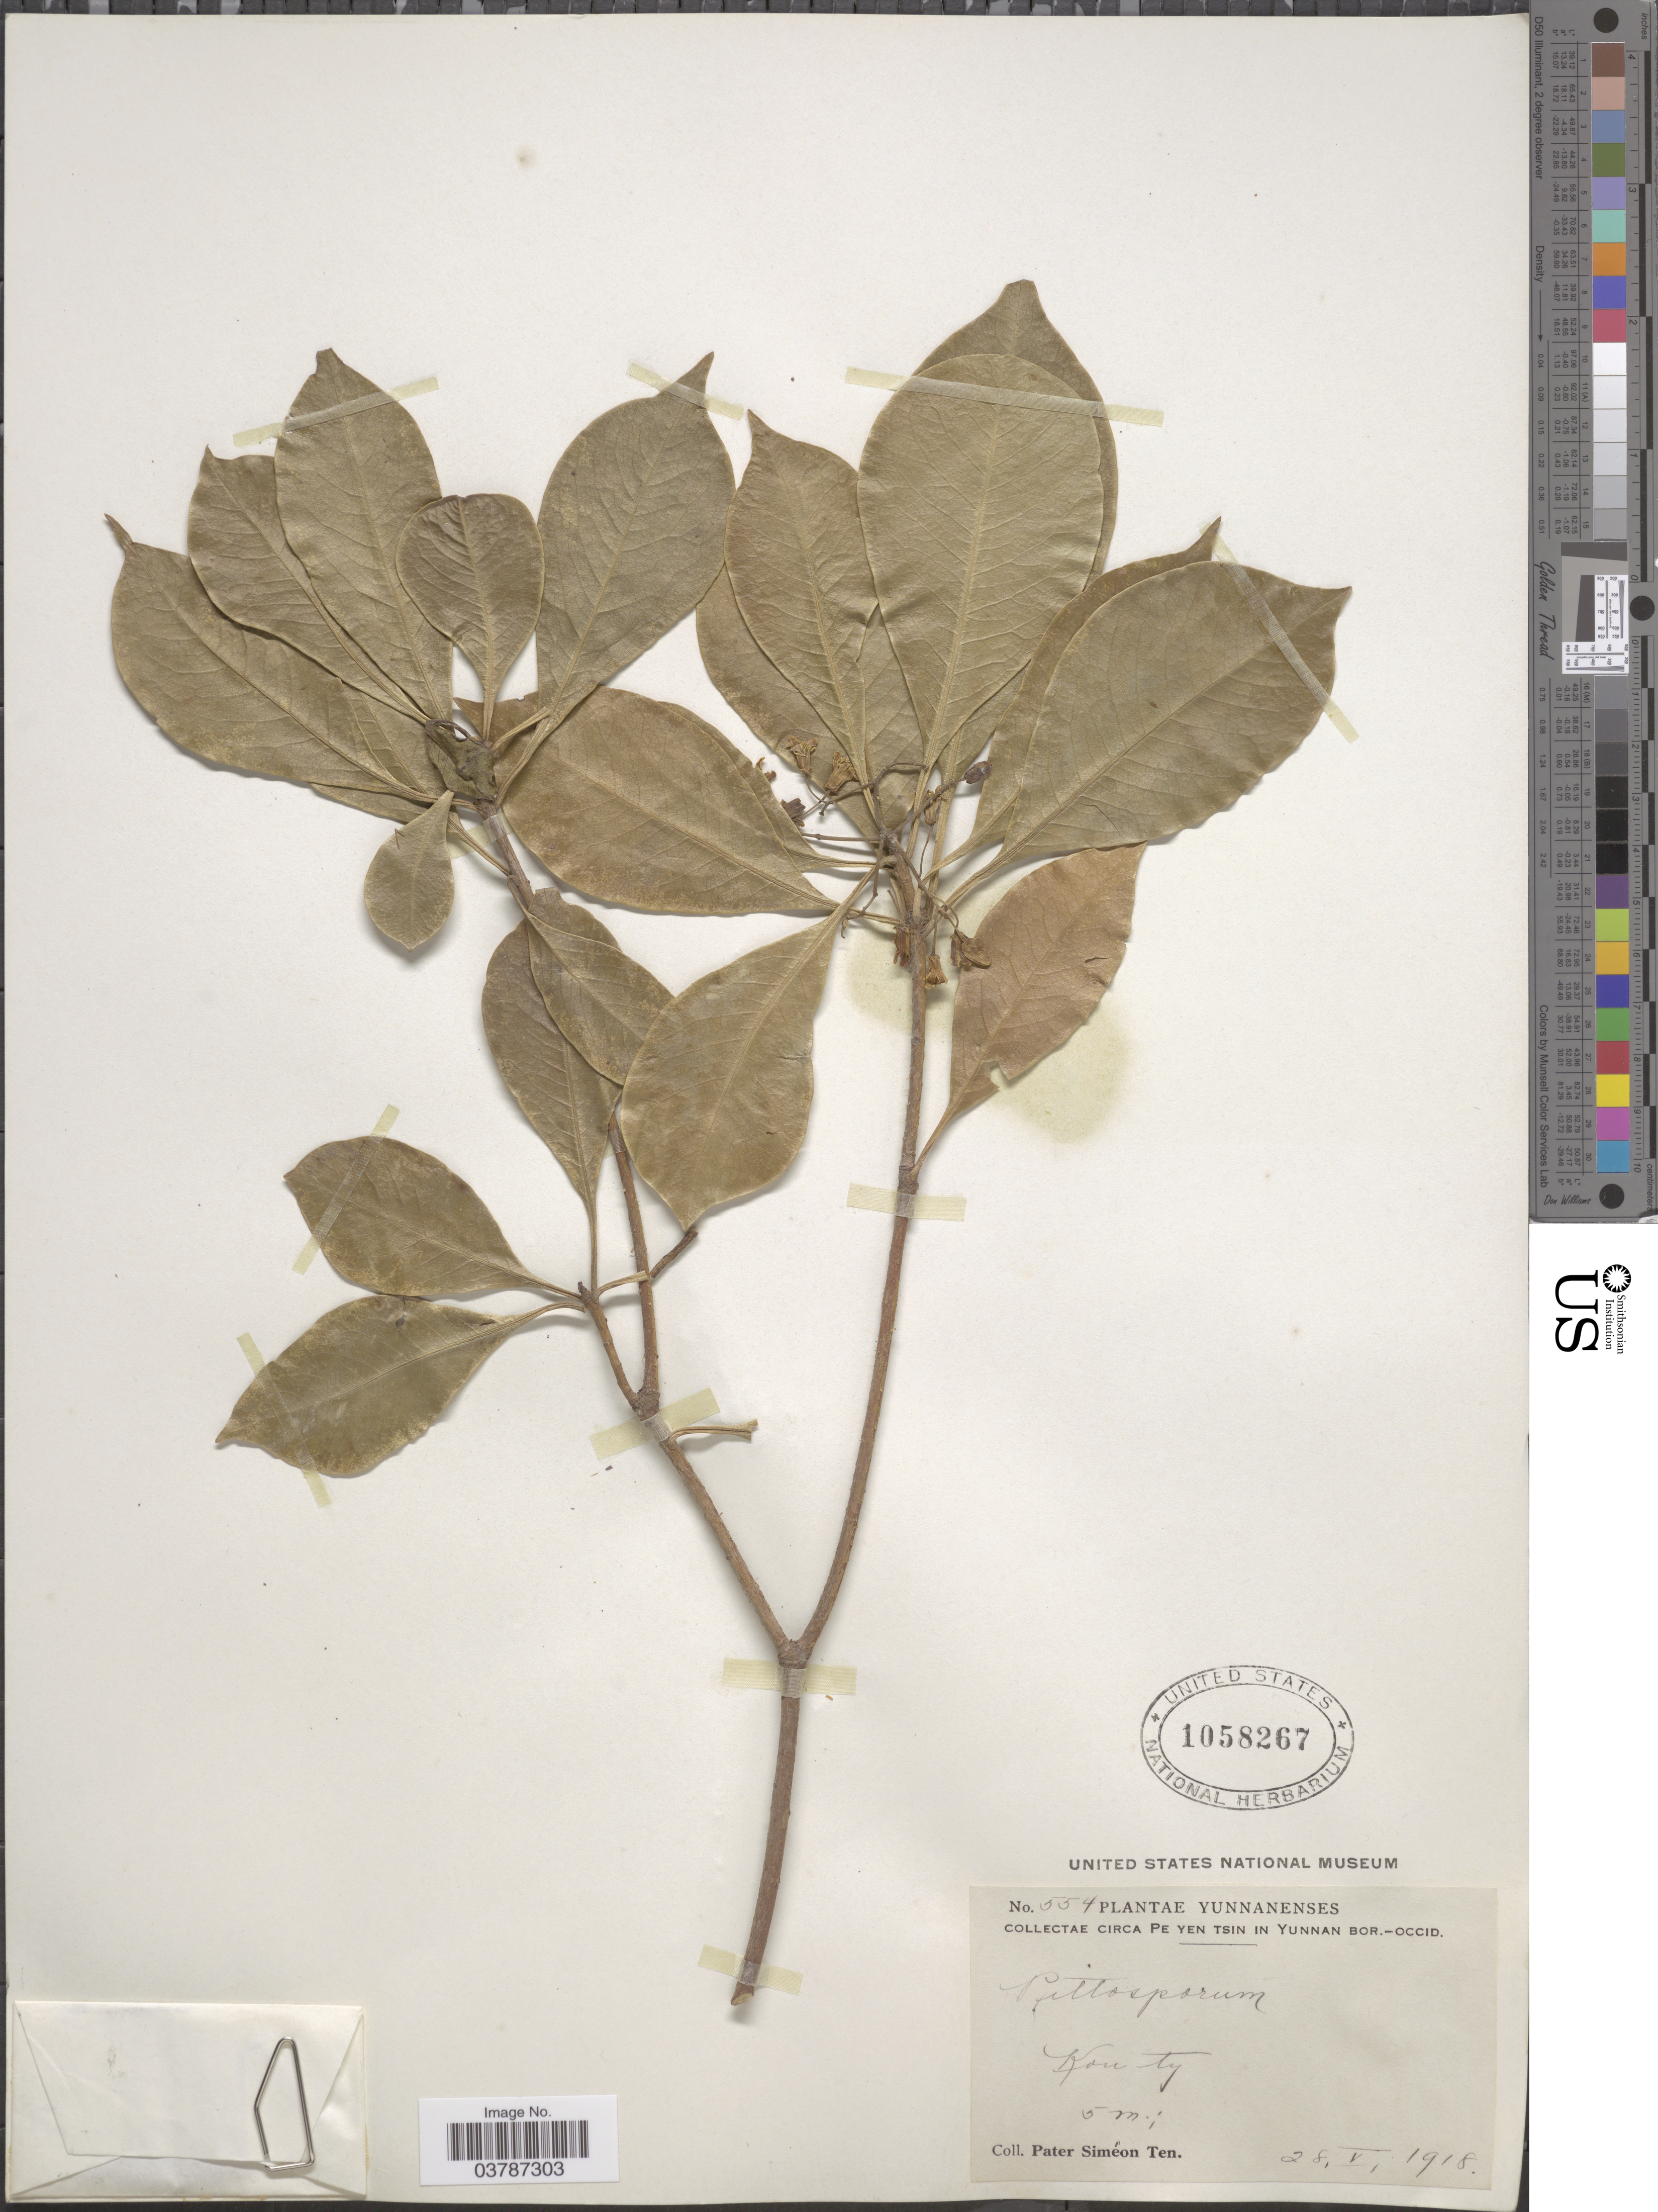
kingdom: Plantae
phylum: Tracheophyta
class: Magnoliopsida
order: Apiales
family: Pittosporaceae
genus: Pittosporum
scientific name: Pittosporum sp.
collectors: P. S. Ten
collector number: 554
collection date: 1918-05-28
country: China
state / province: Yunnan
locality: Yunnanenses. Circa Pe Yen Tsin in Yunnan Bor.- occid. Kou Ty.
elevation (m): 5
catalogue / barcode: US 1058267